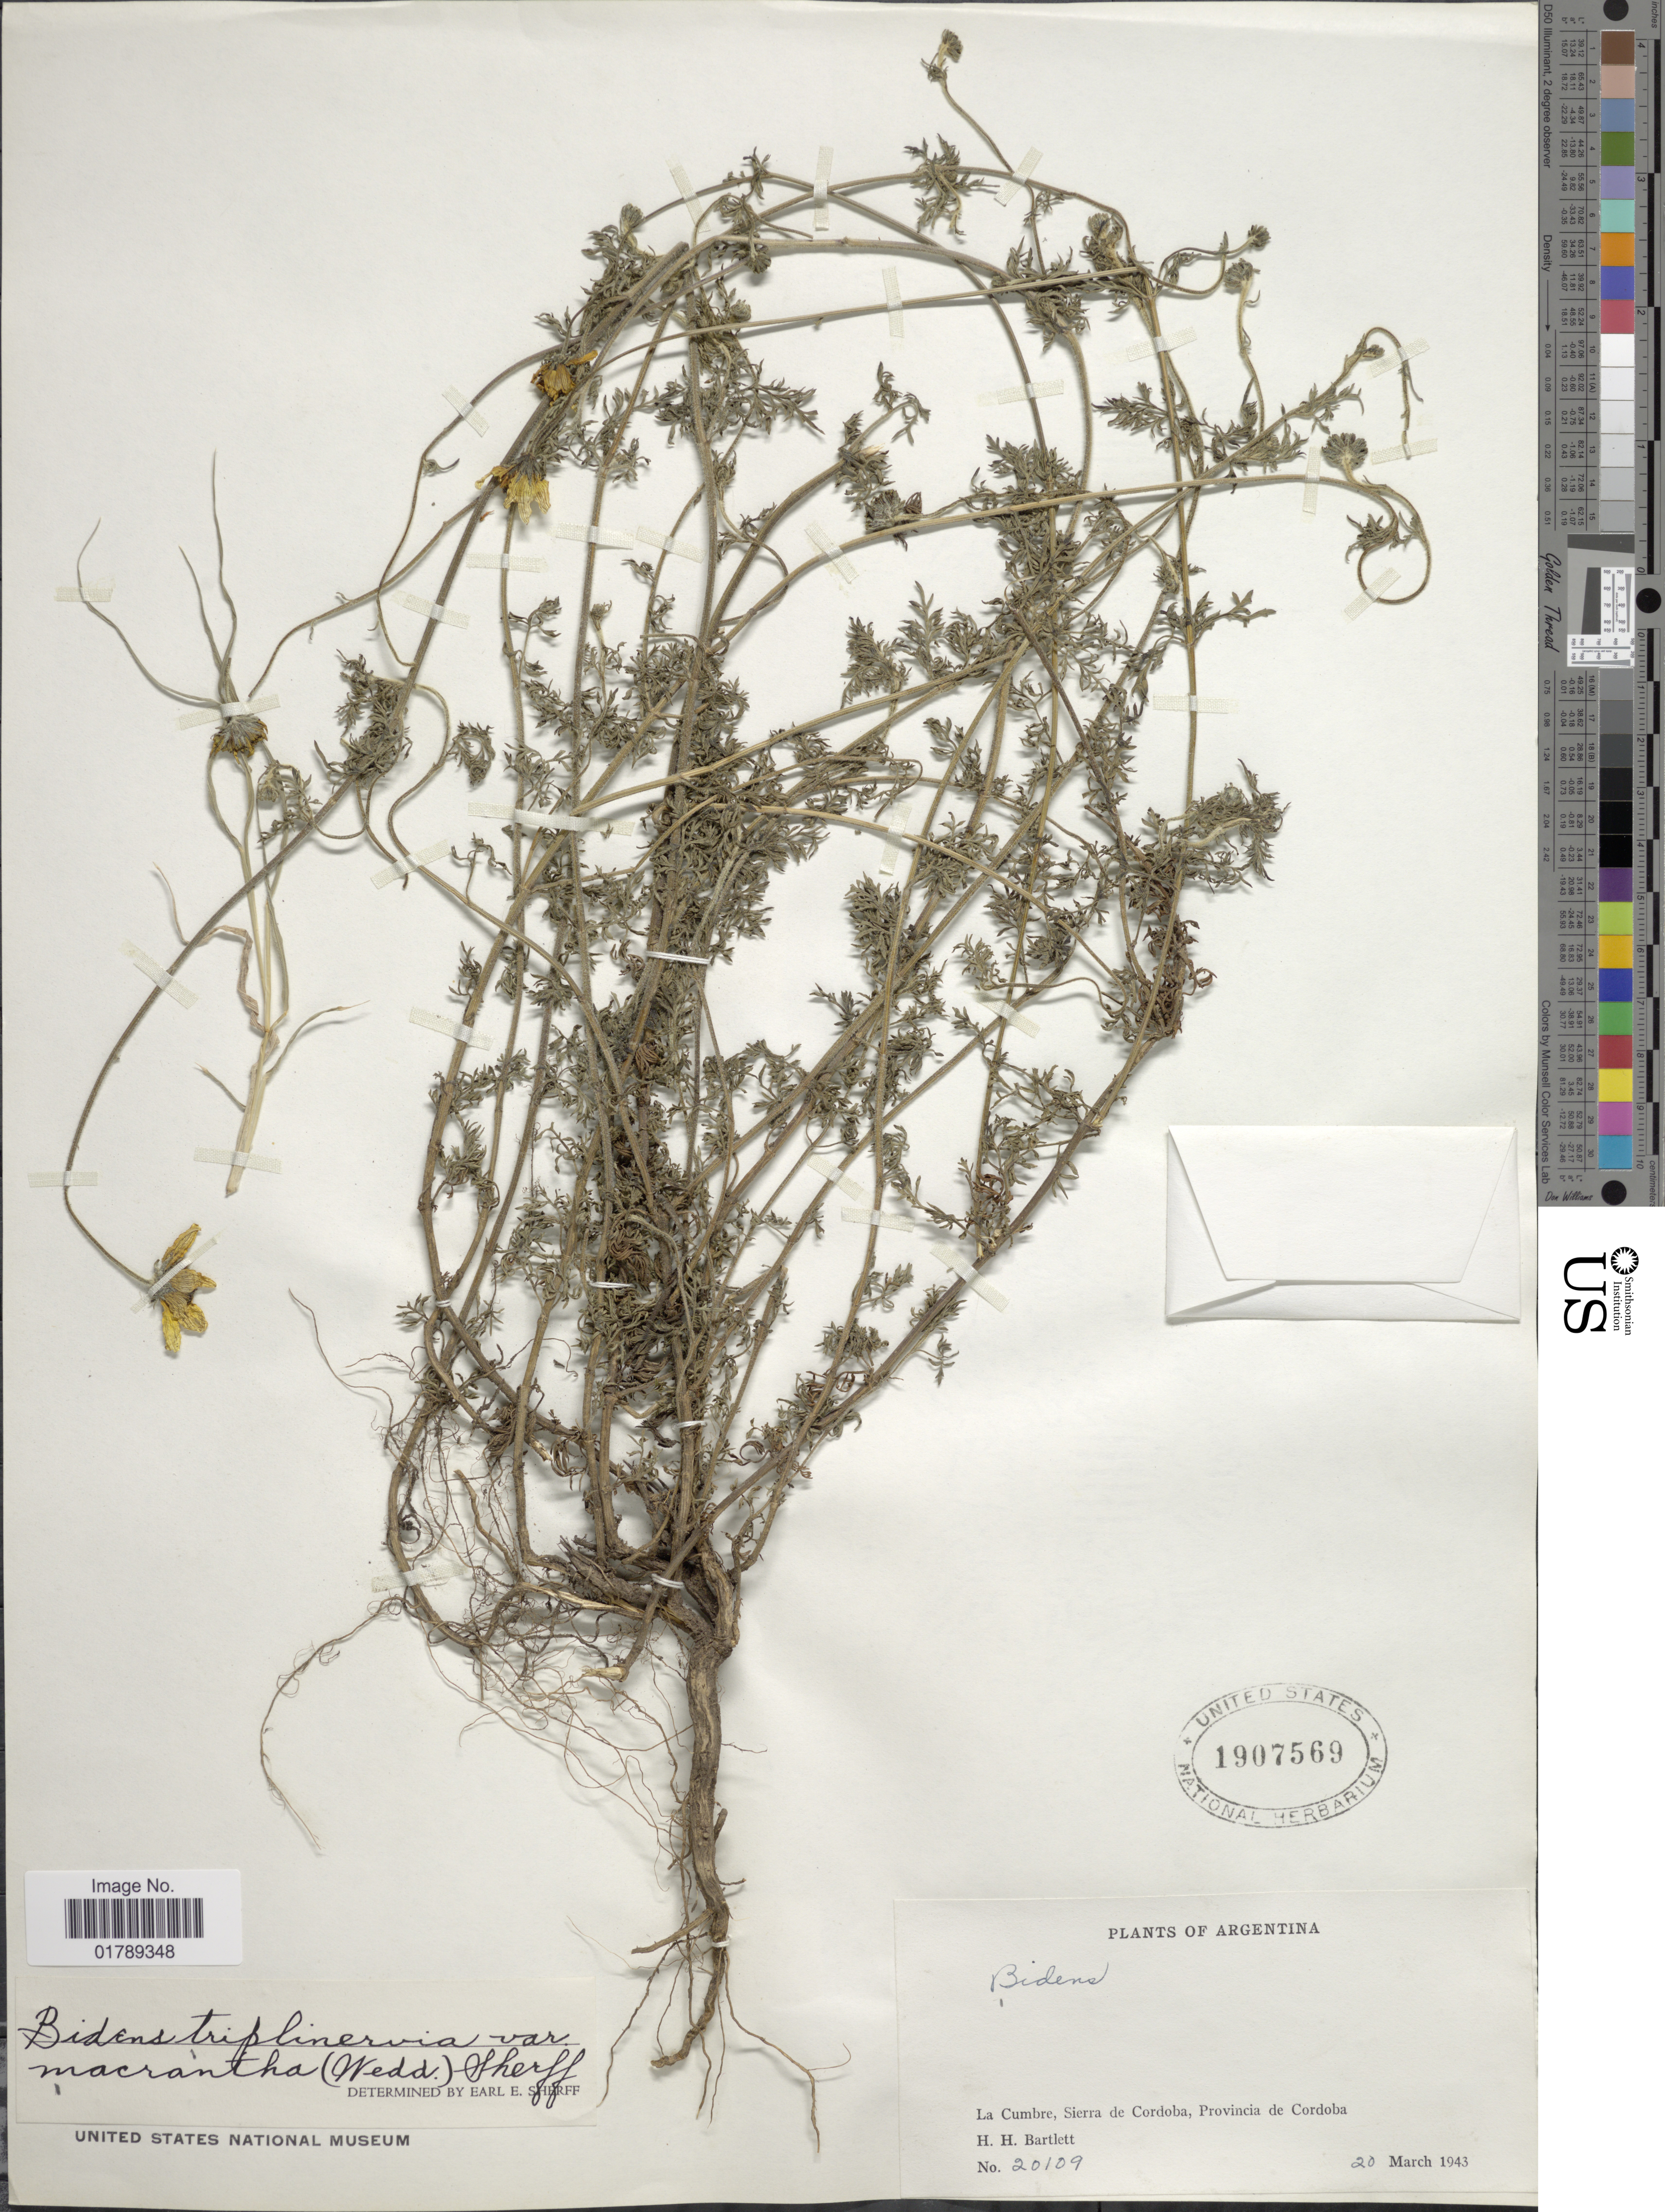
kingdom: Plantae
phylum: Tracheophyta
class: Magnoliopsida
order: Asterales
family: Asteraceae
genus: Bidens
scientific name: Bidens triplinervia var. macrantha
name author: (Wedd.) Sherff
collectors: H. H. Bartlett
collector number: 20109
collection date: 1943-03-20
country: Argentina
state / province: Cordoba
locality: La Cumbre, Sierra de Cordoba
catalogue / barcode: US 1907569